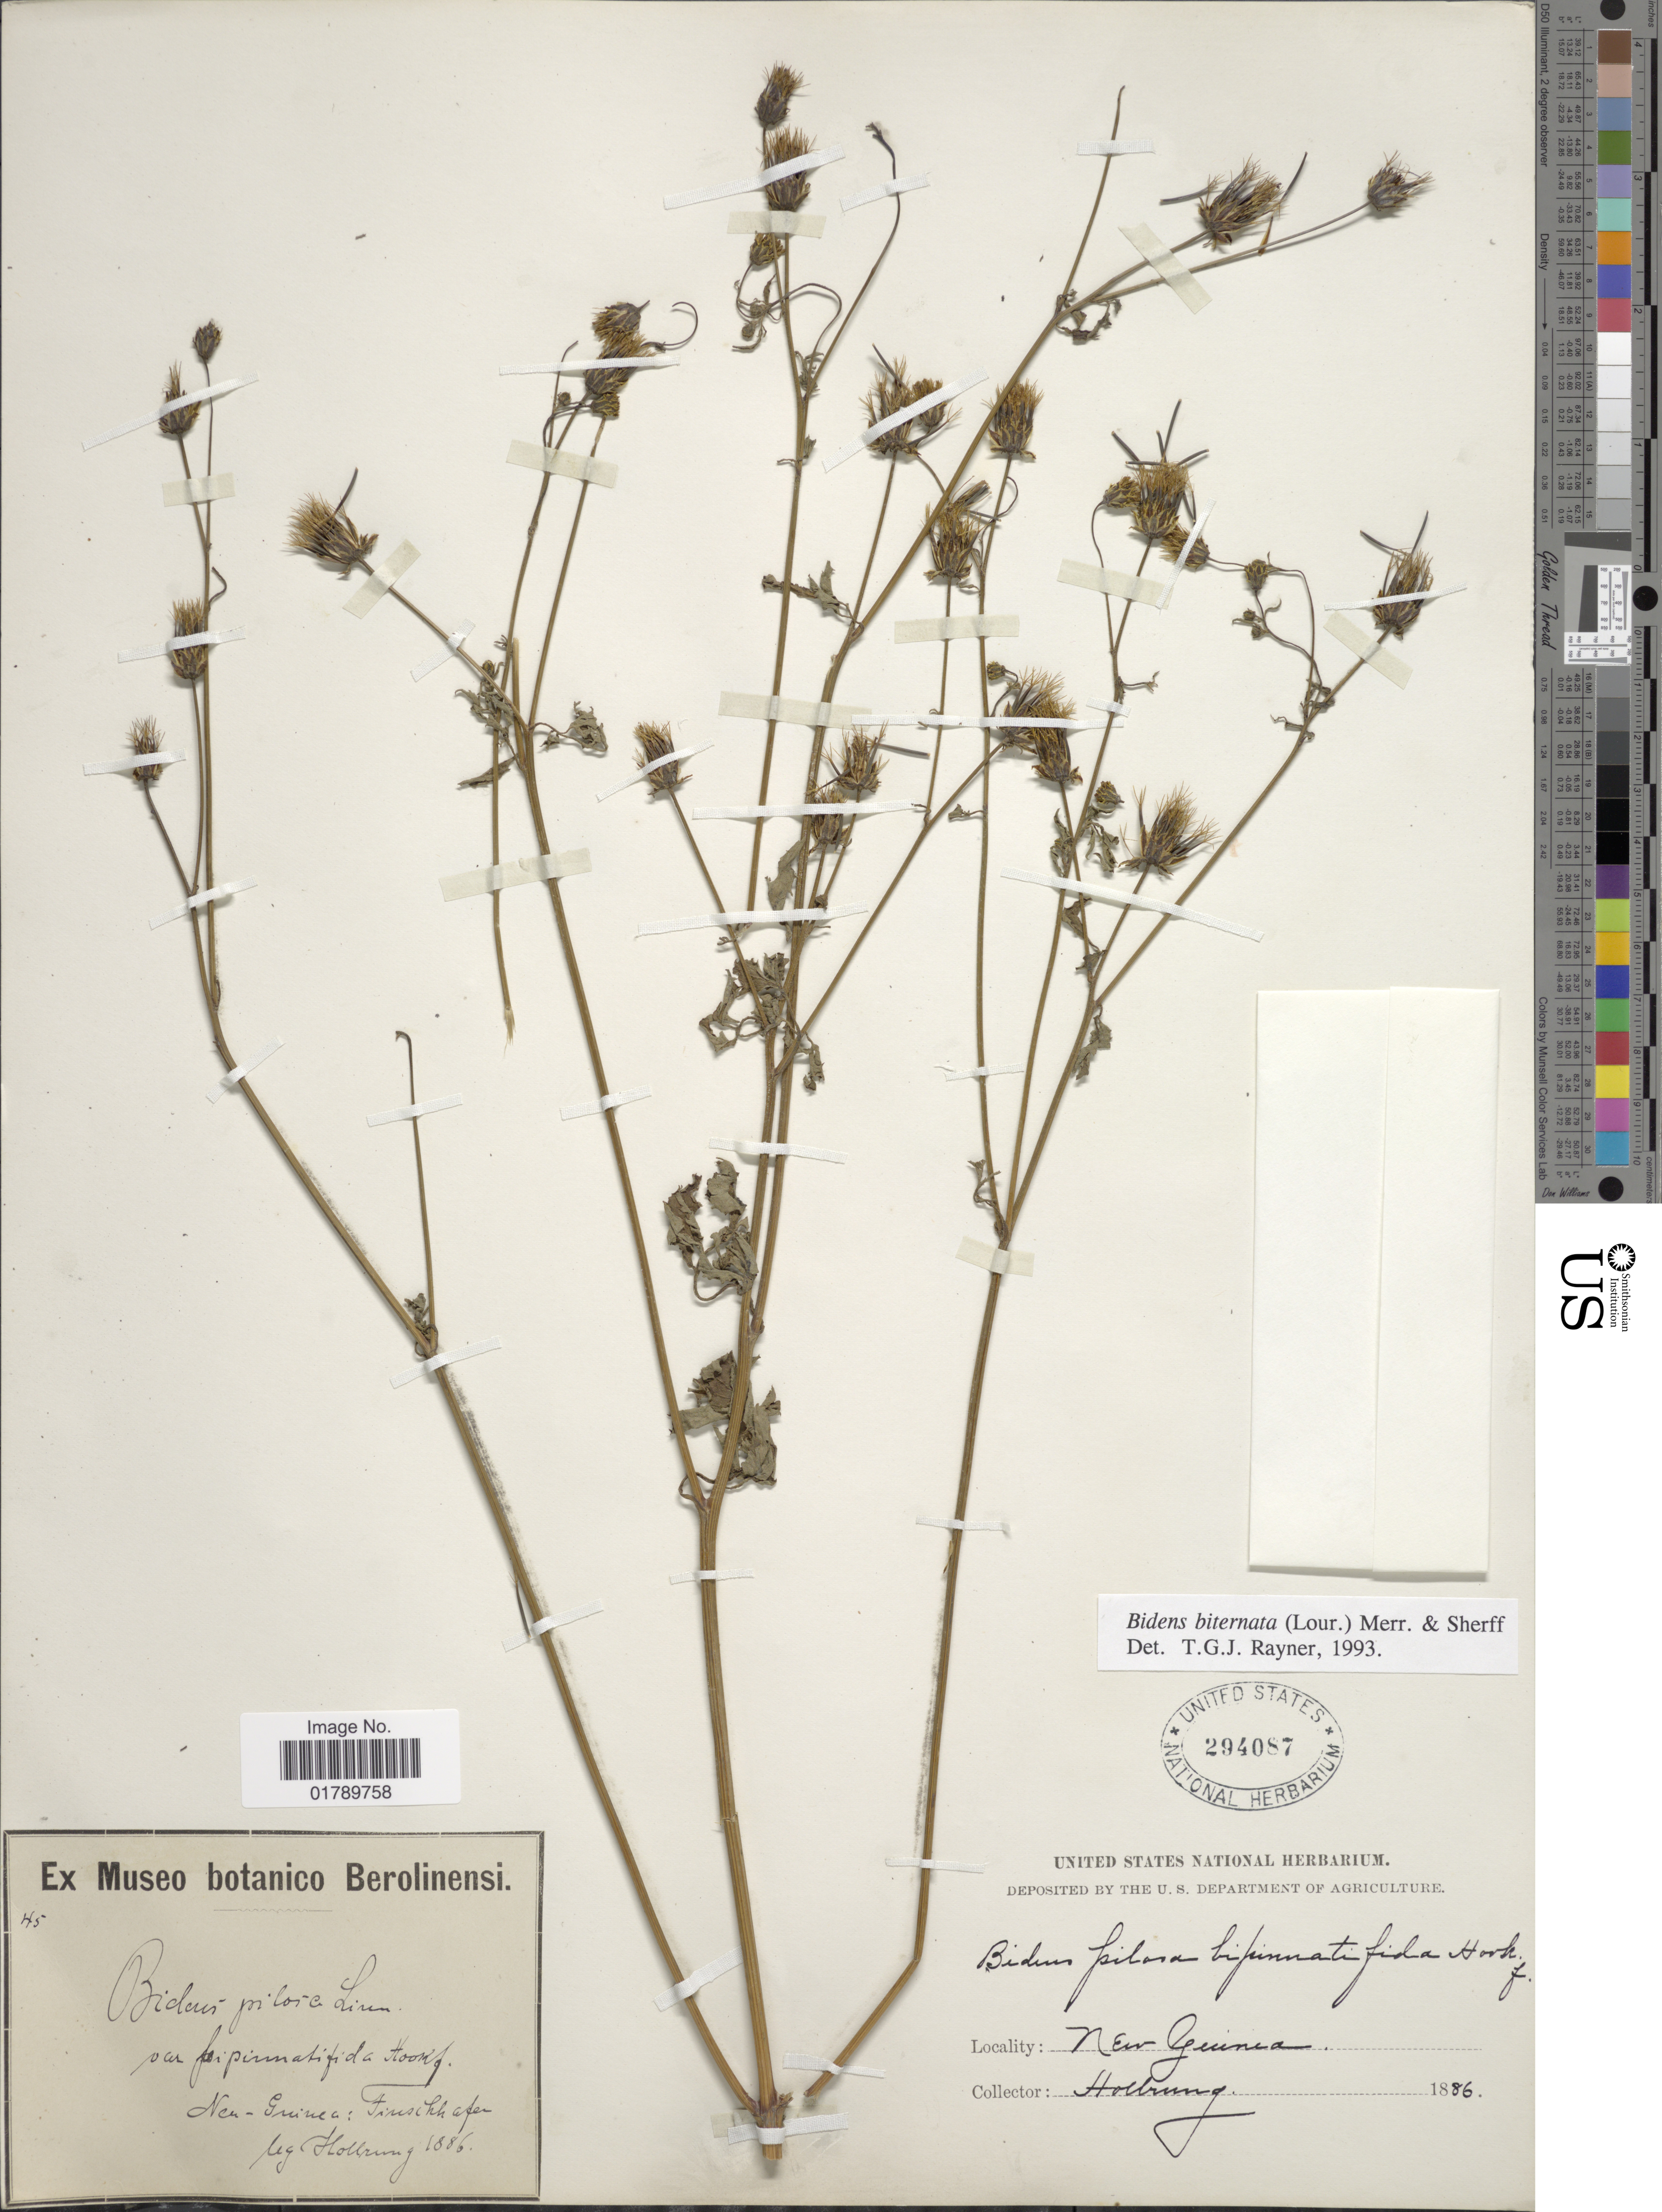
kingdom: Plantae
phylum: Tracheophyta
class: Magnoliopsida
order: Asterales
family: Asteraceae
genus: Bidens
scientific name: Bidens biternata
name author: (Lour.) Merr. & Sherff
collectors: Hollrung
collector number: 45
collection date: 1886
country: Papua New Guinea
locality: New Guinea: Finschager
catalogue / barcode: US 294087